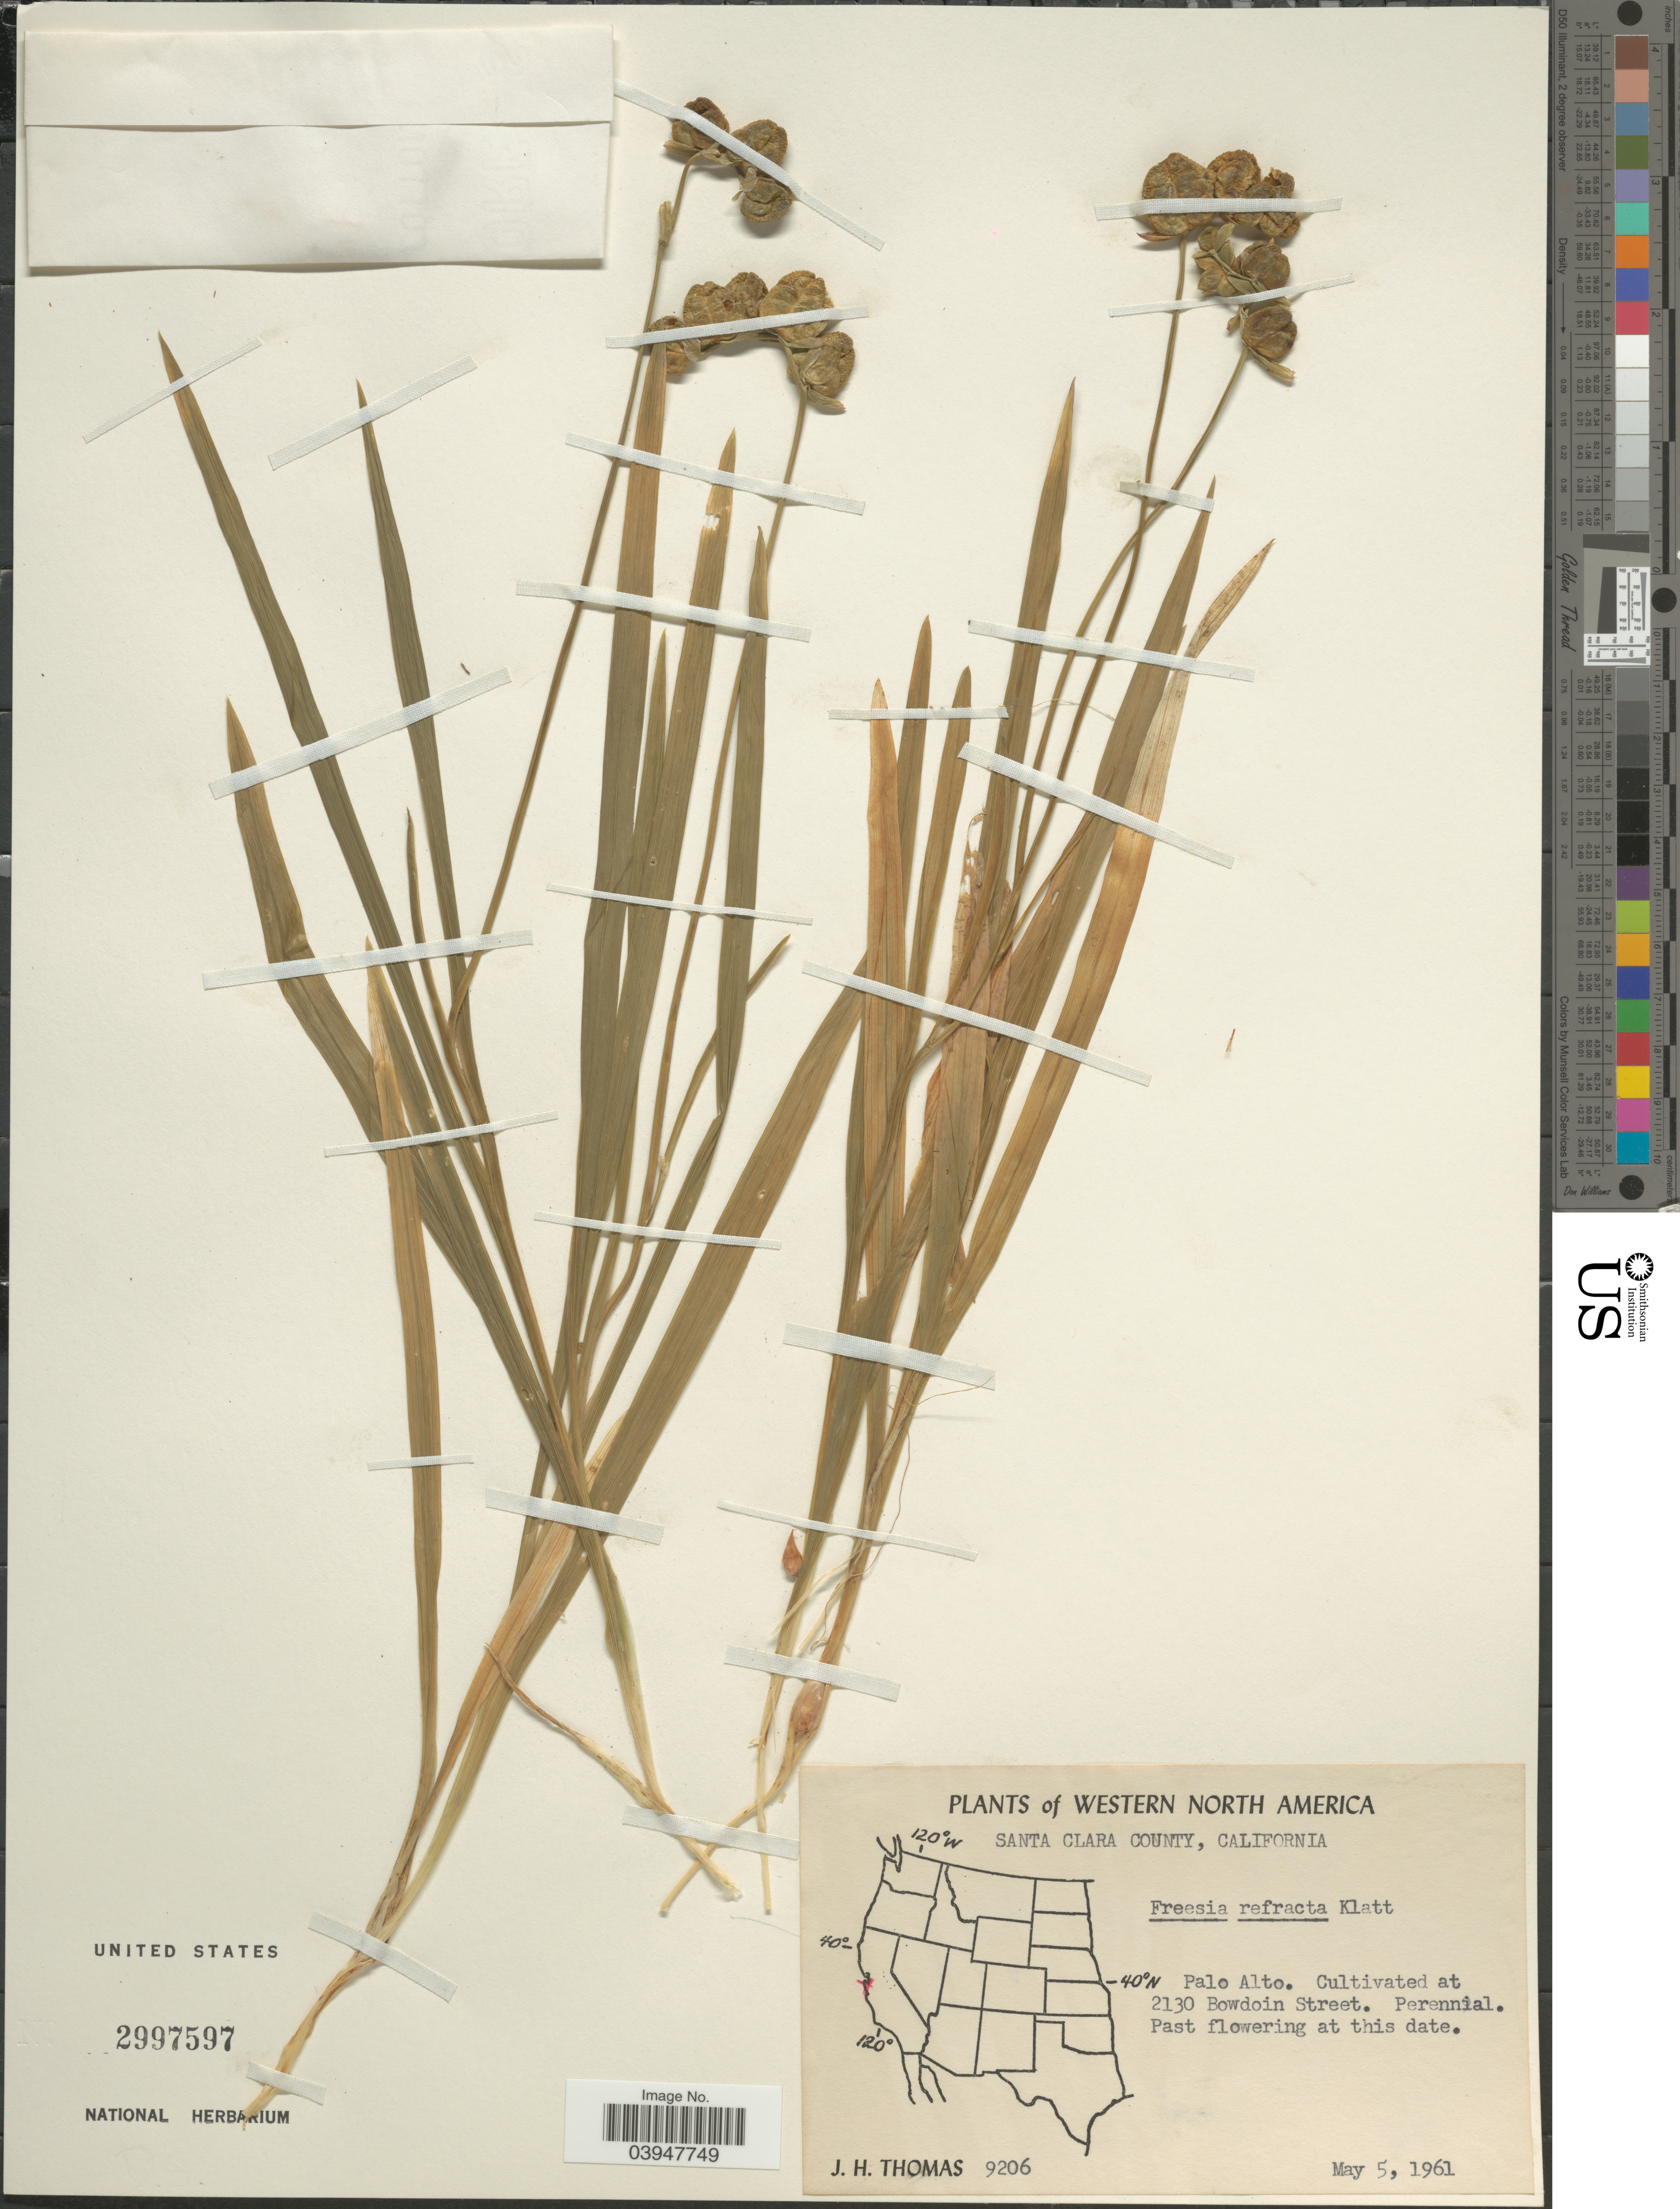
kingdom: Plantae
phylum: Tracheophyta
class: Liliopsida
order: Asparagales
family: Iridaceae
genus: Freesia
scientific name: Freesia refracta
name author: (Jacq.) Klatt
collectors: J. H. Thomas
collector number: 9206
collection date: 1961-05-05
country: United States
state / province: California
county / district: Santa Clara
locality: Western North America. Santa Clara County. [unsure placement] 2130 Bowdoin Street.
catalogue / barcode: US 2997597